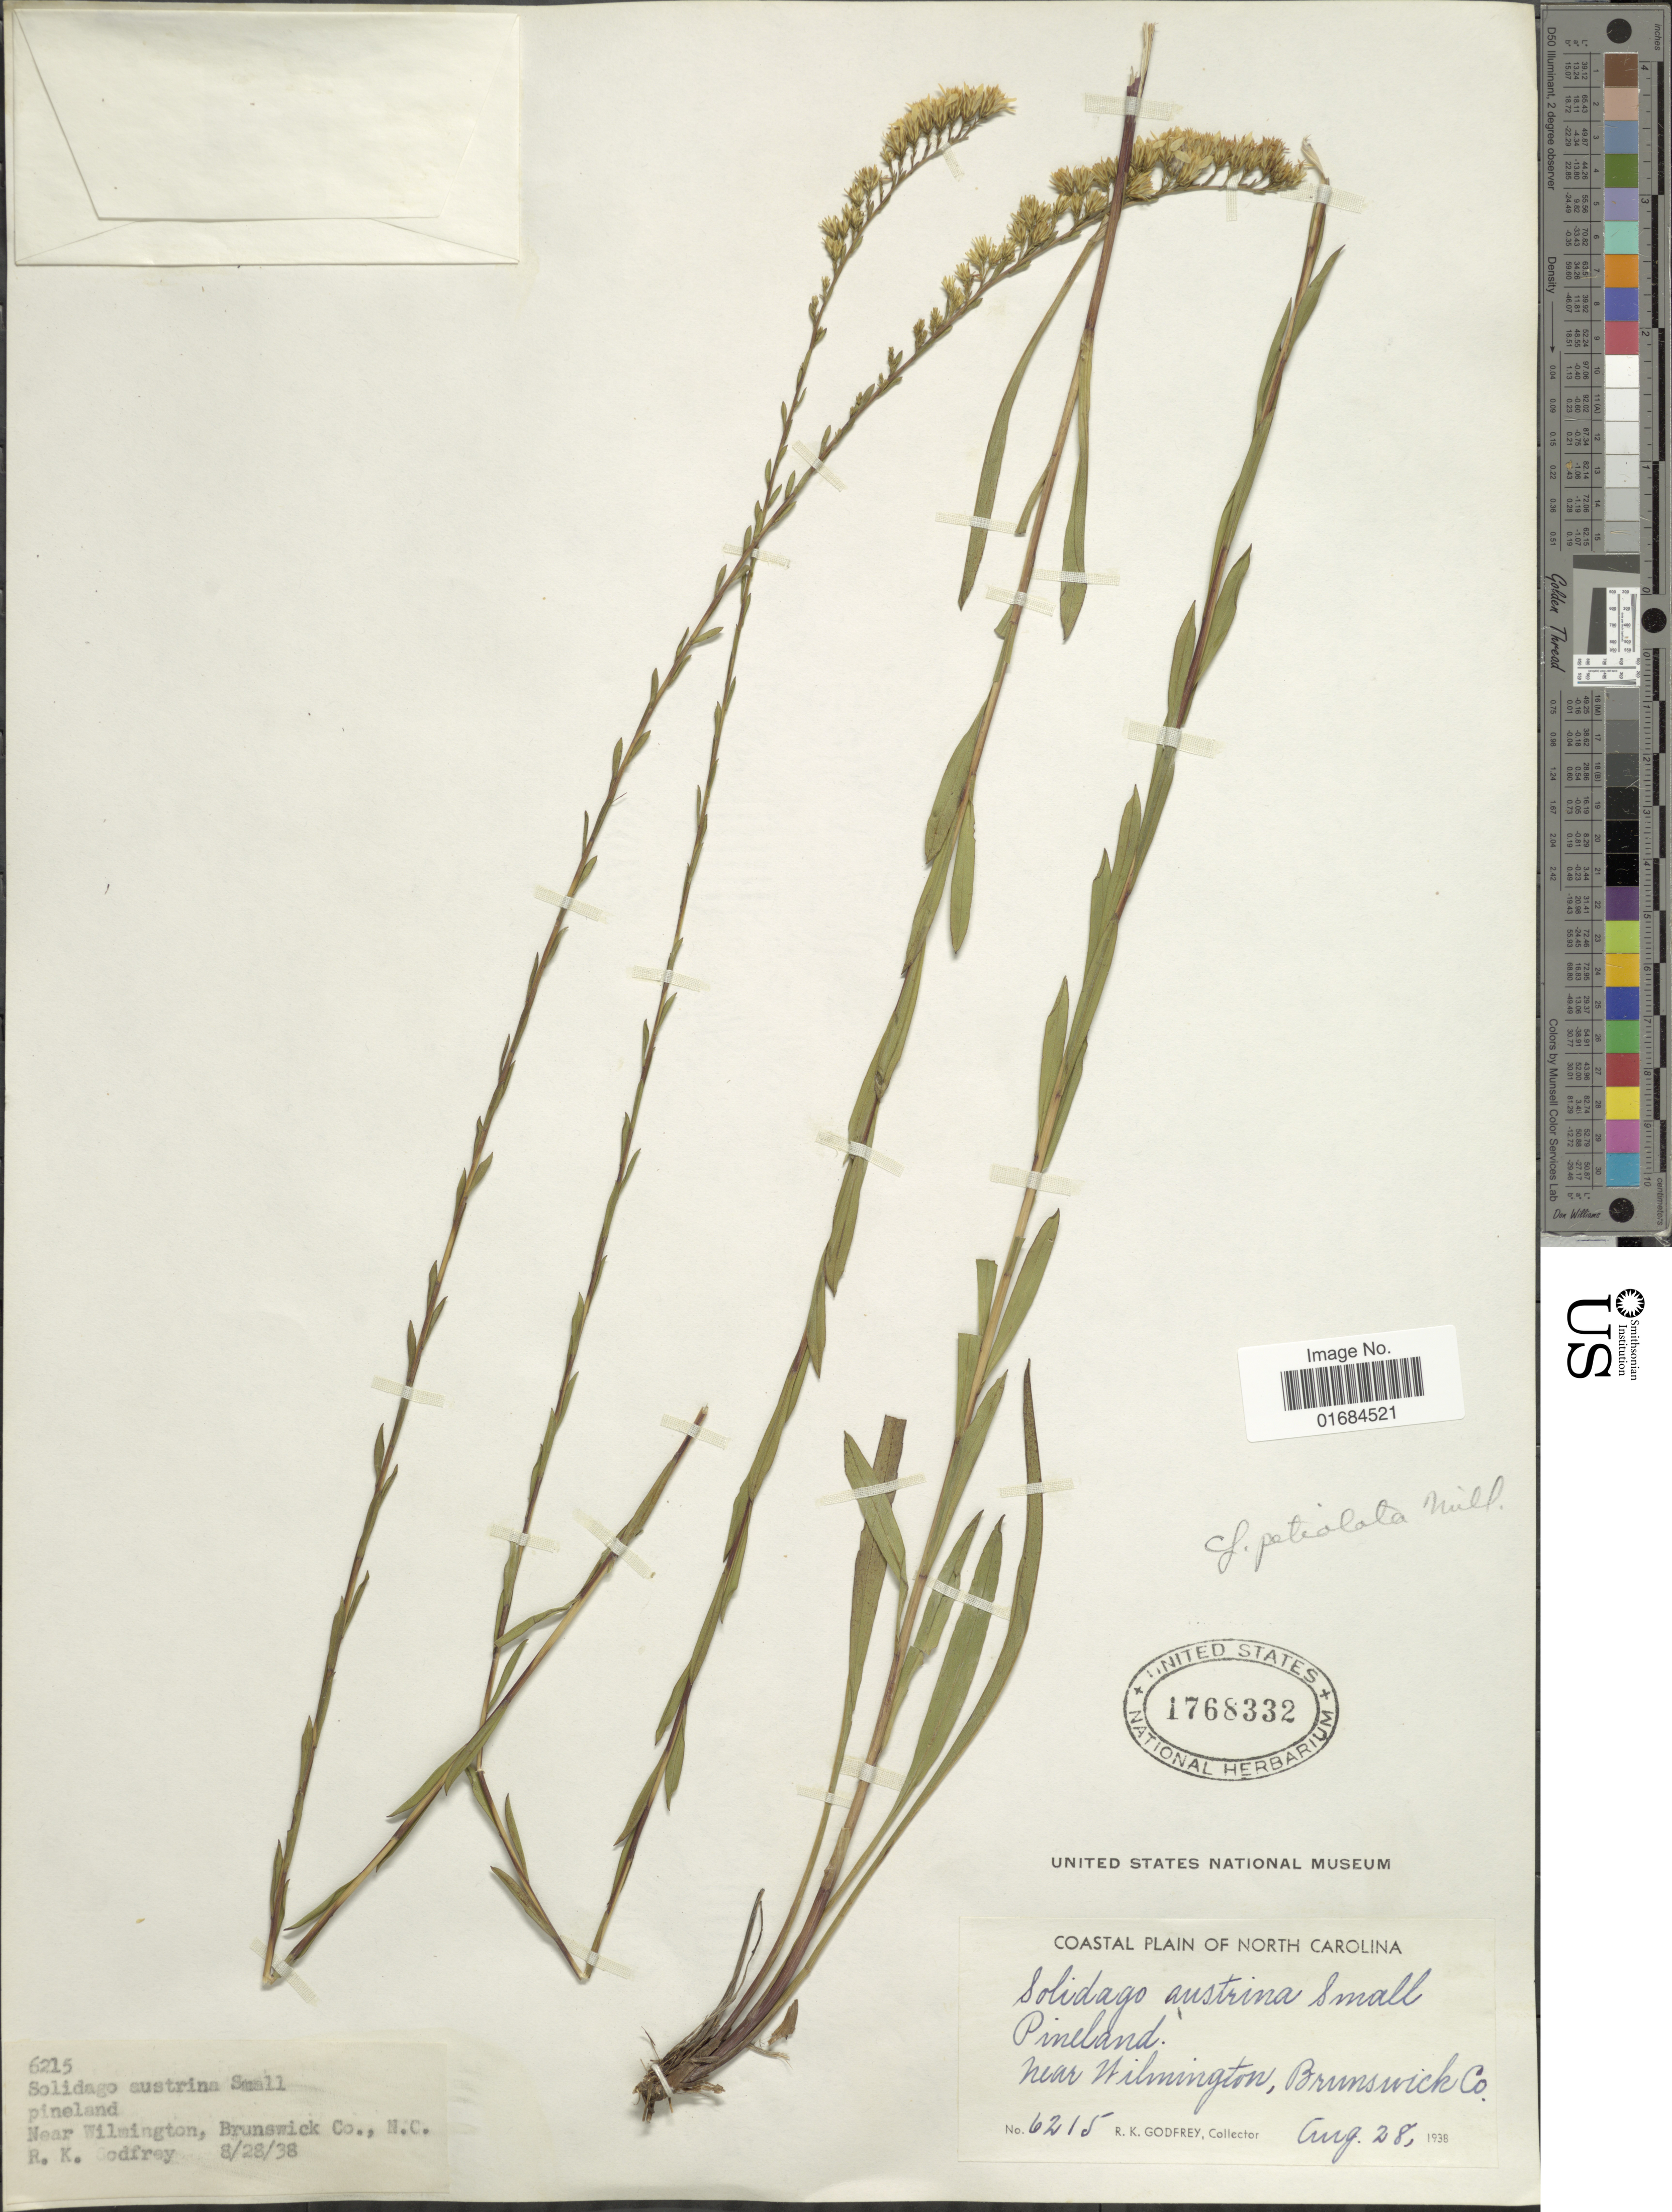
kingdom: Plantae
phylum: Tracheophyta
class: Magnoliopsida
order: Asterales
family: Asteraceae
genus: Solidago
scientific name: Solidago austrina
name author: Small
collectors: R. K. Godfrey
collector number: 6215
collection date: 1938-08-28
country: United States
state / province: North Carolina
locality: Coastal Plain of North Carolina, near Wilmington, Brunswick Co.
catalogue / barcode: US 1768332